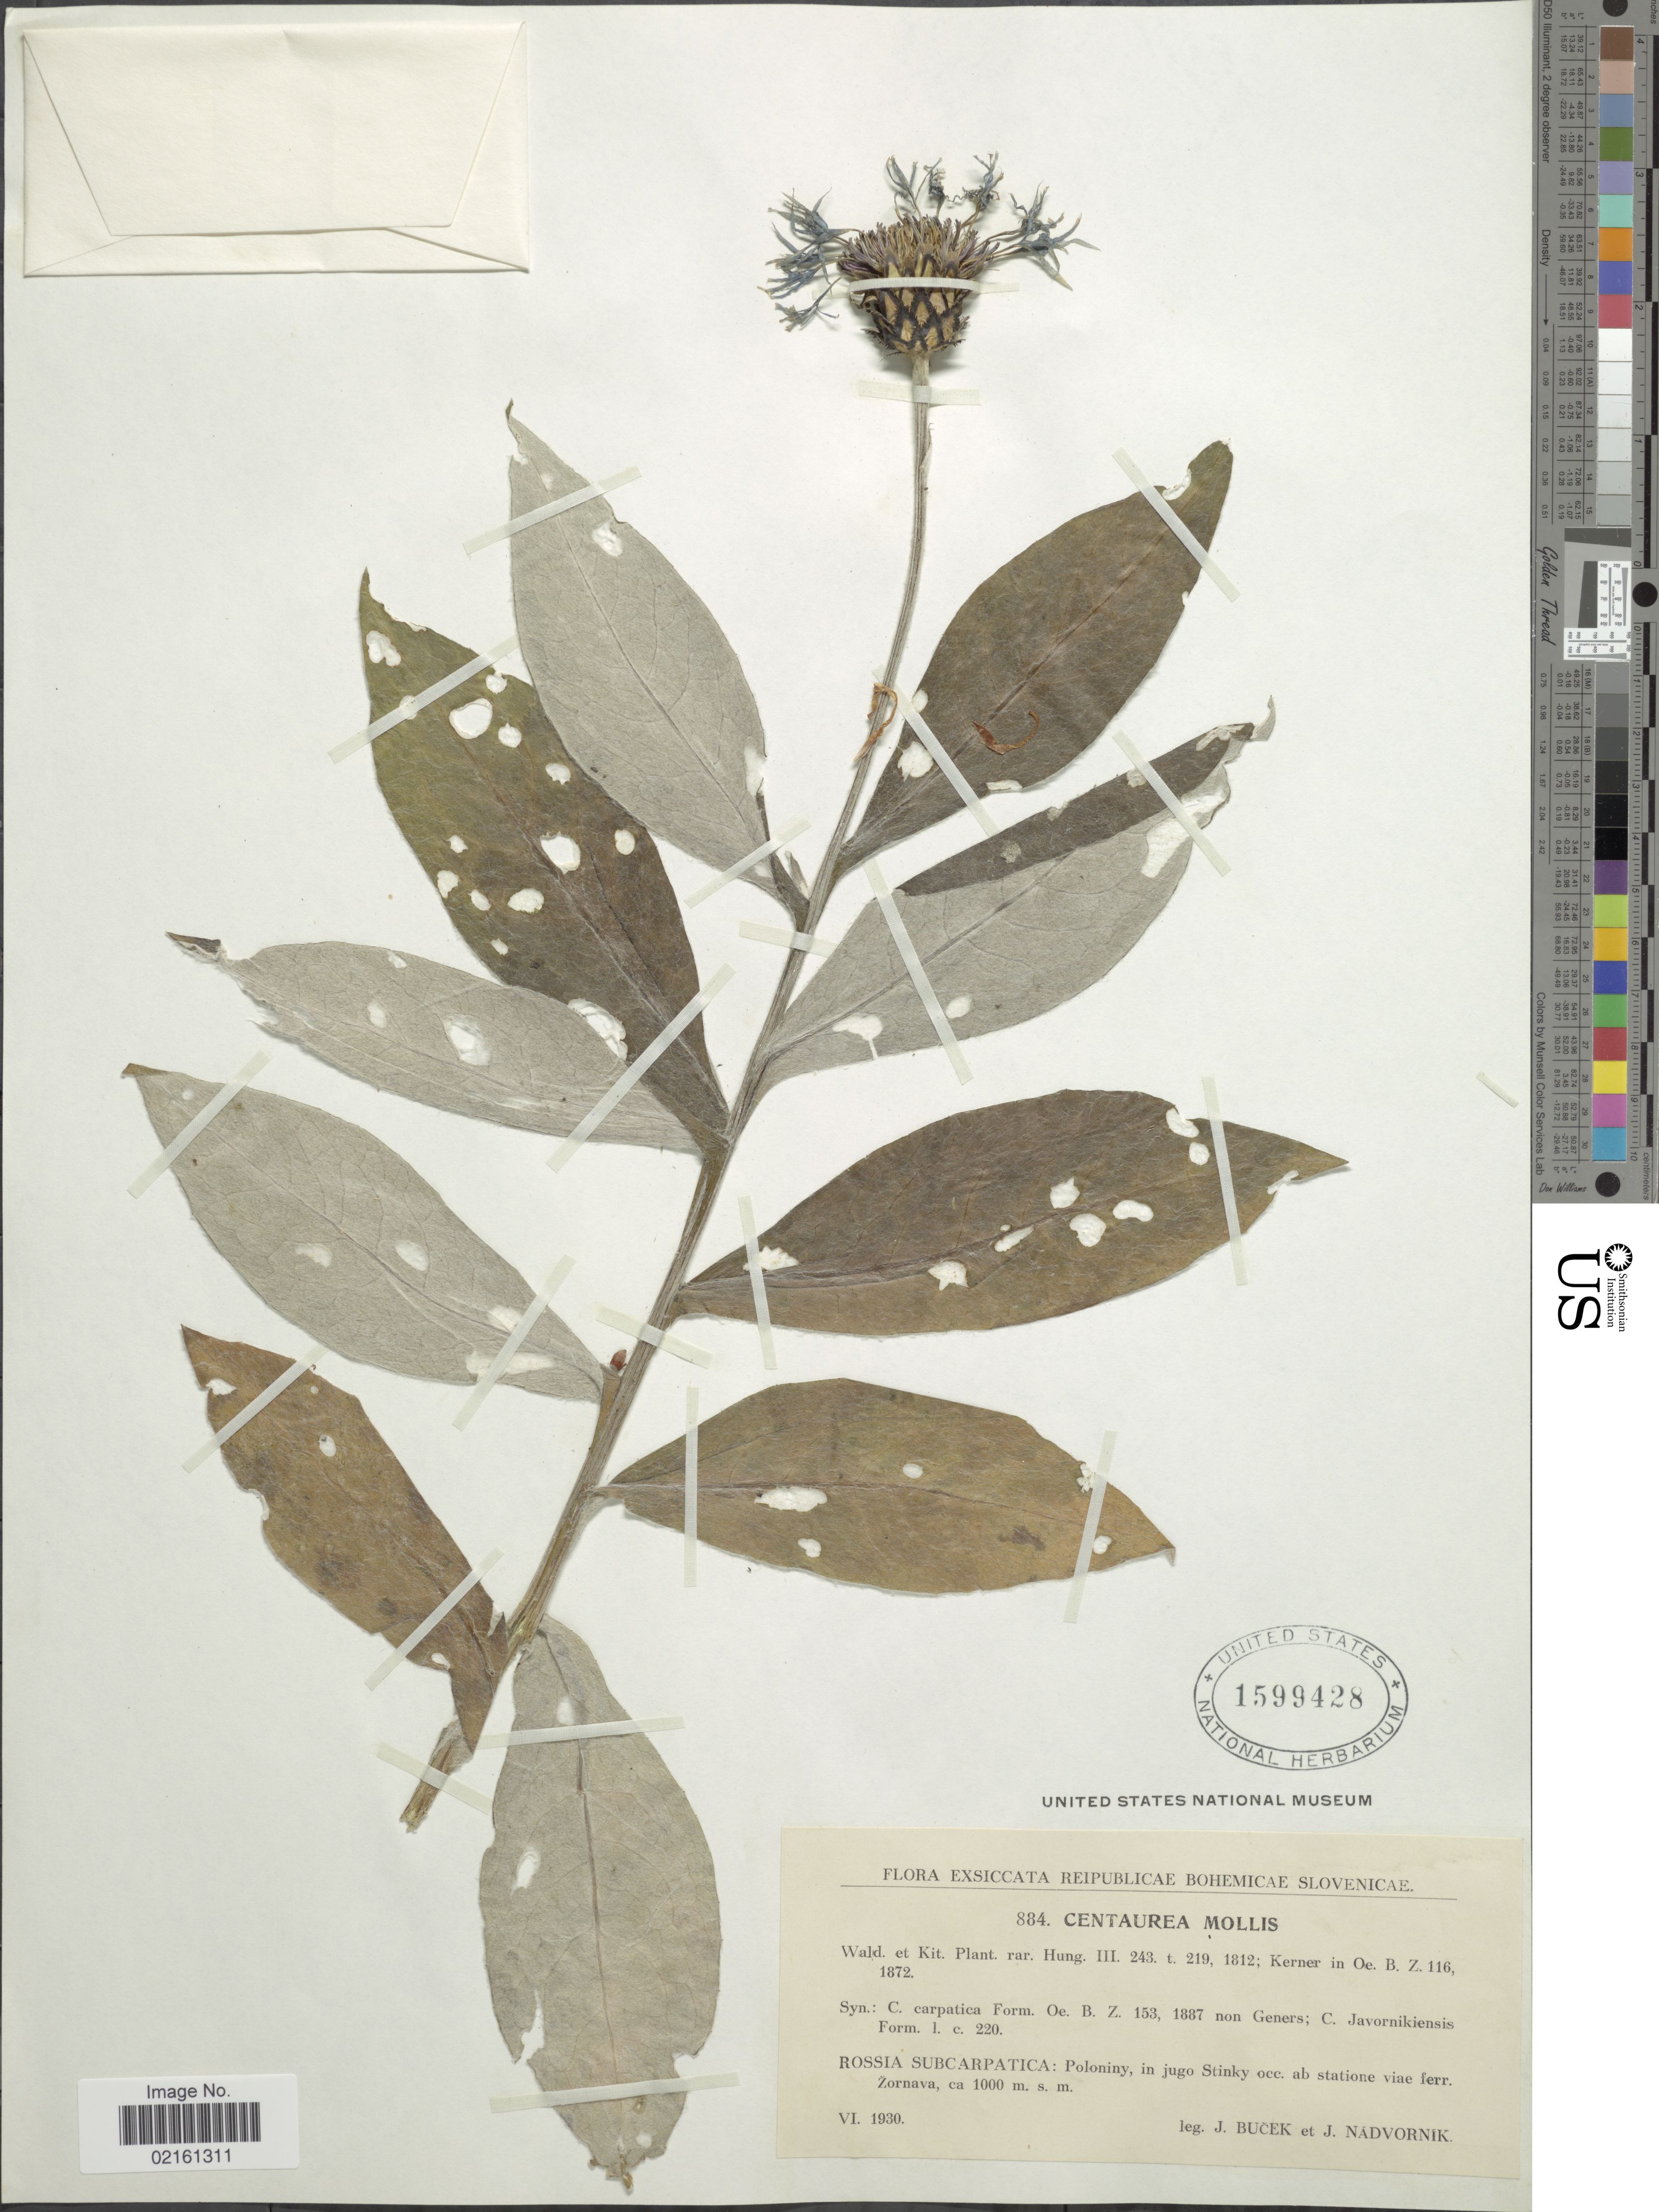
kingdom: Plantae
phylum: Tracheophyta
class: Magnoliopsida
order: Asterales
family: Asteraceae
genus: Centaurea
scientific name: Centaurea mollis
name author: Waldst. & Kit.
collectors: J. Bucek & J. Nadvornik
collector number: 884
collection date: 1930-06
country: Slovenia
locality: Reipublicae Bohemicae Slovenicae, Rossia Subcarpatica, Poloniny, in jugo Stinky occ. ab statione viae ferr. Zornava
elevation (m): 1000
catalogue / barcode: US 1599428